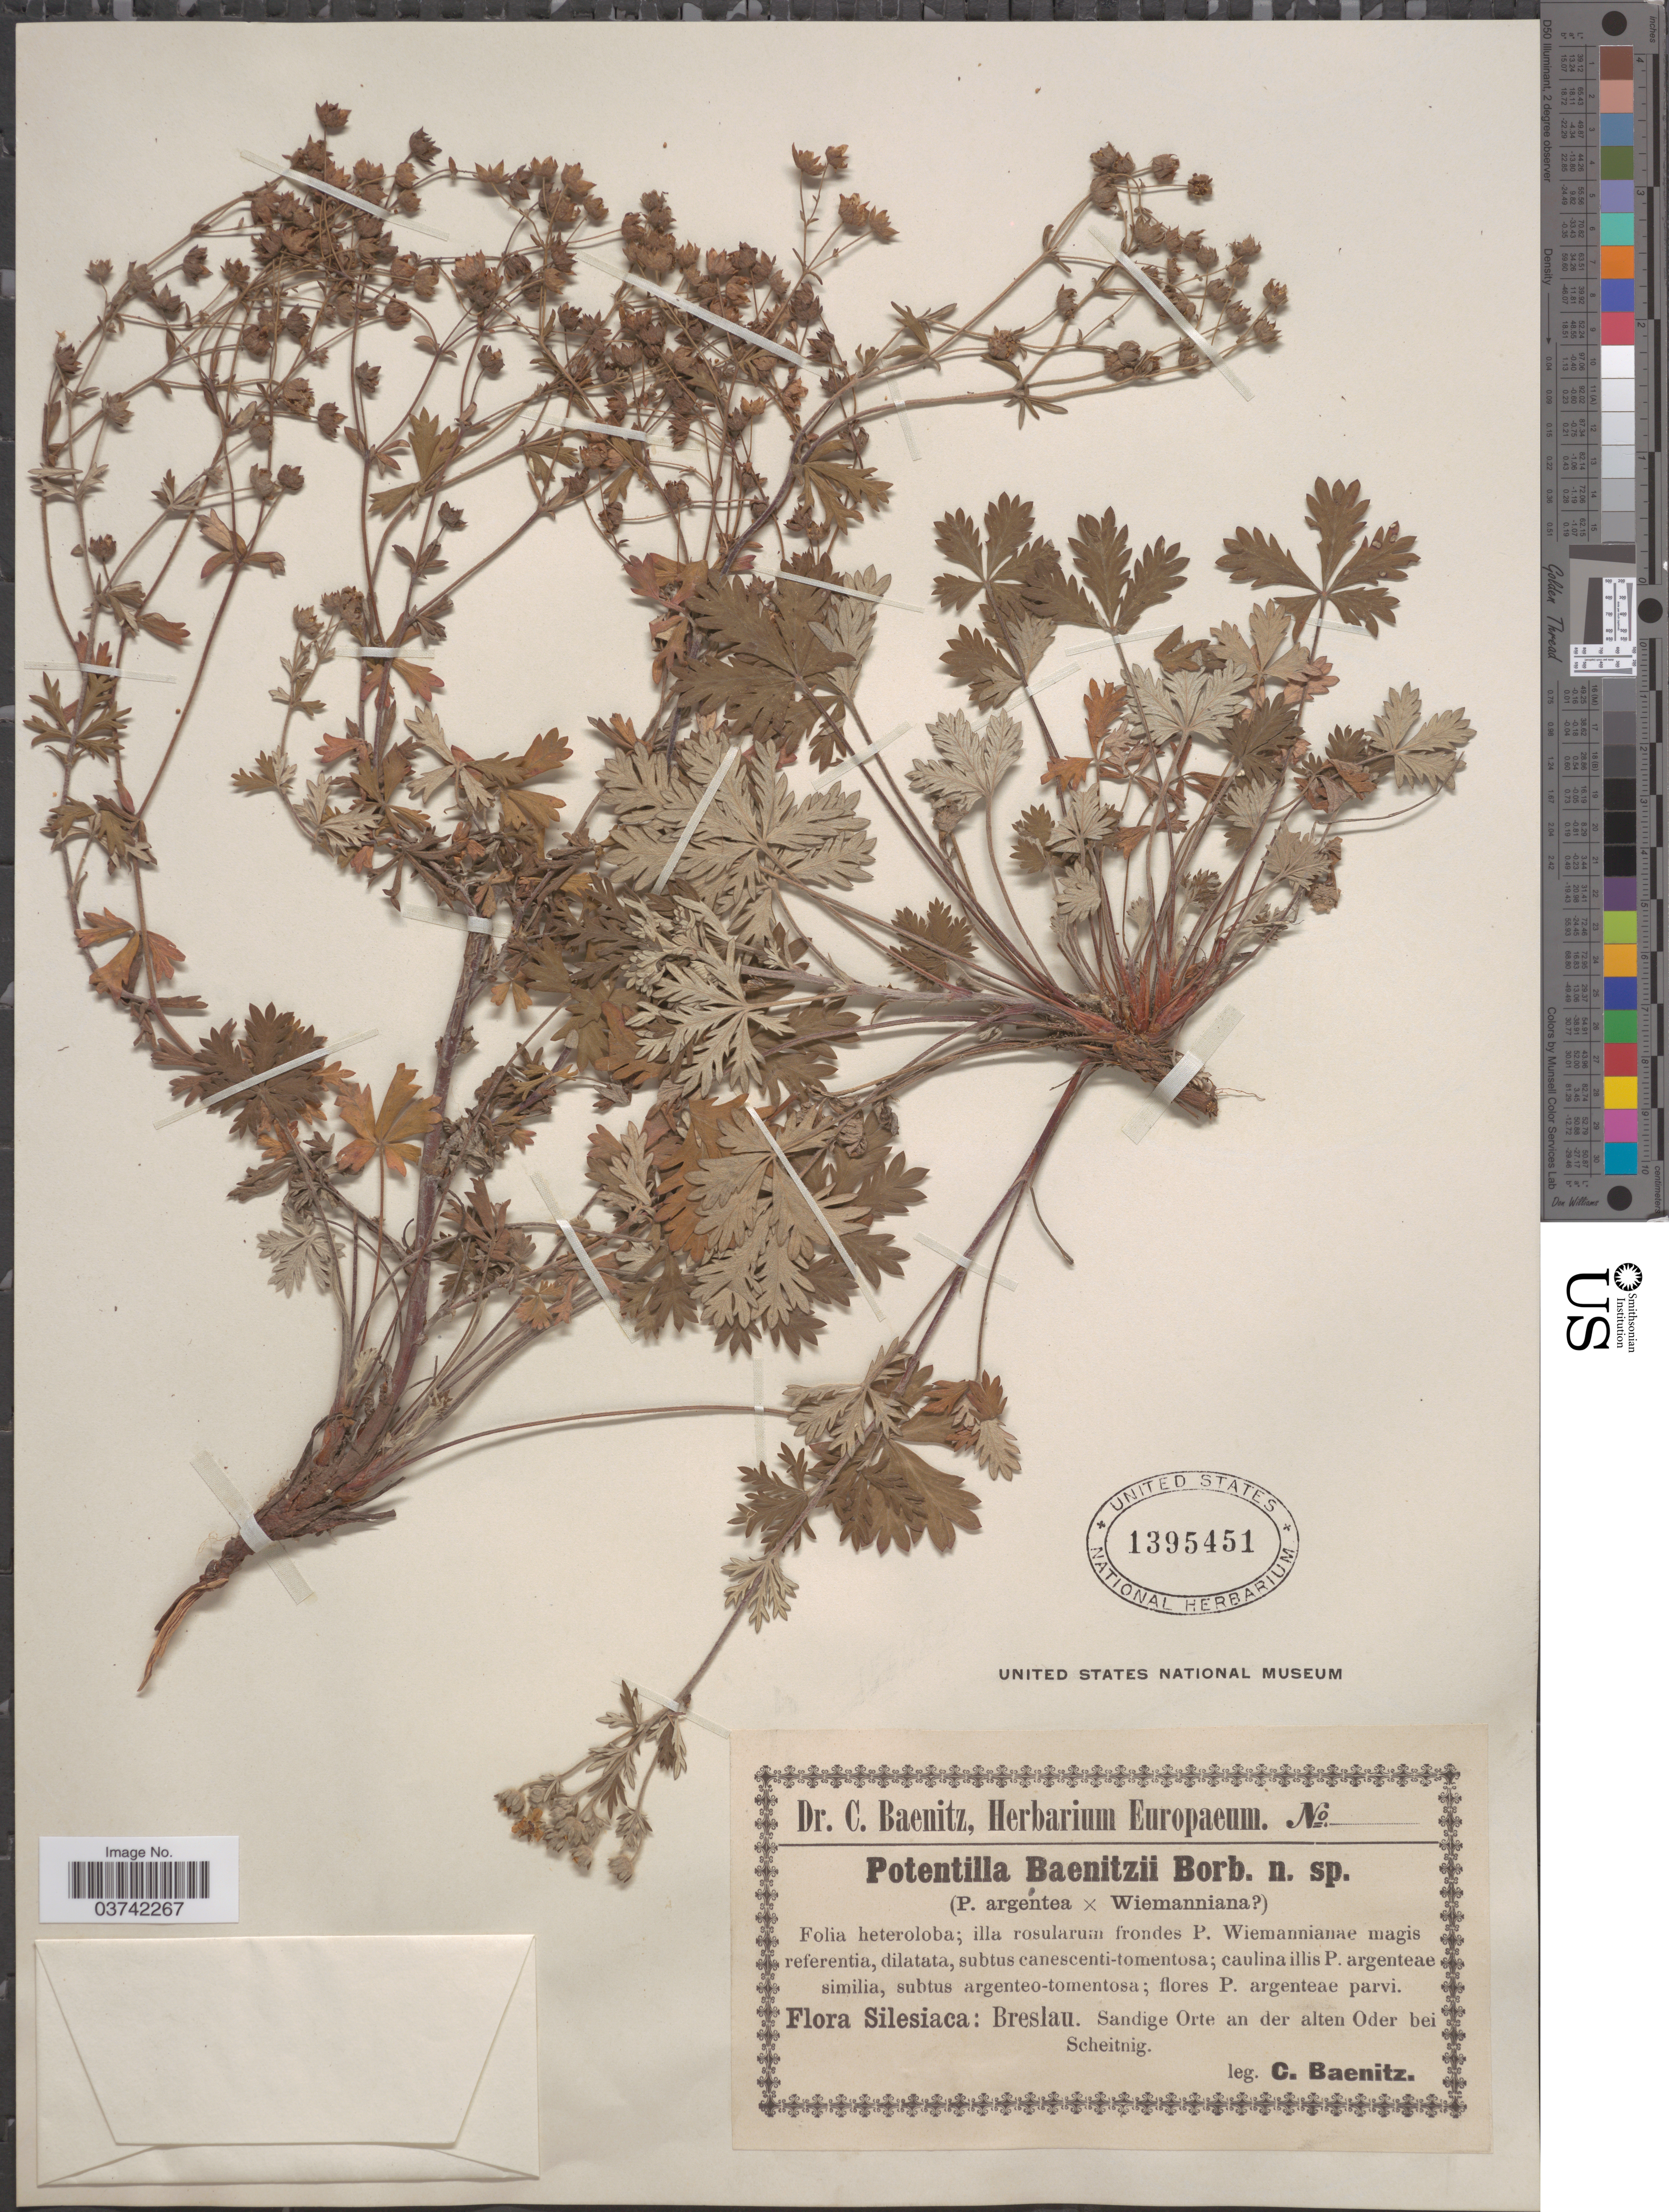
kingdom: Plantae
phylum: Tracheophyta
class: Magnoliopsida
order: Rosales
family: Rosaceae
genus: Potentilla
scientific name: Potentilla baenitzii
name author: Borbás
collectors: C. G. Baenitz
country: Poland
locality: Silesiaca: Breslau. Sandige Orte an der alten Oder bei Scheitnig.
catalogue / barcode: US 1395451